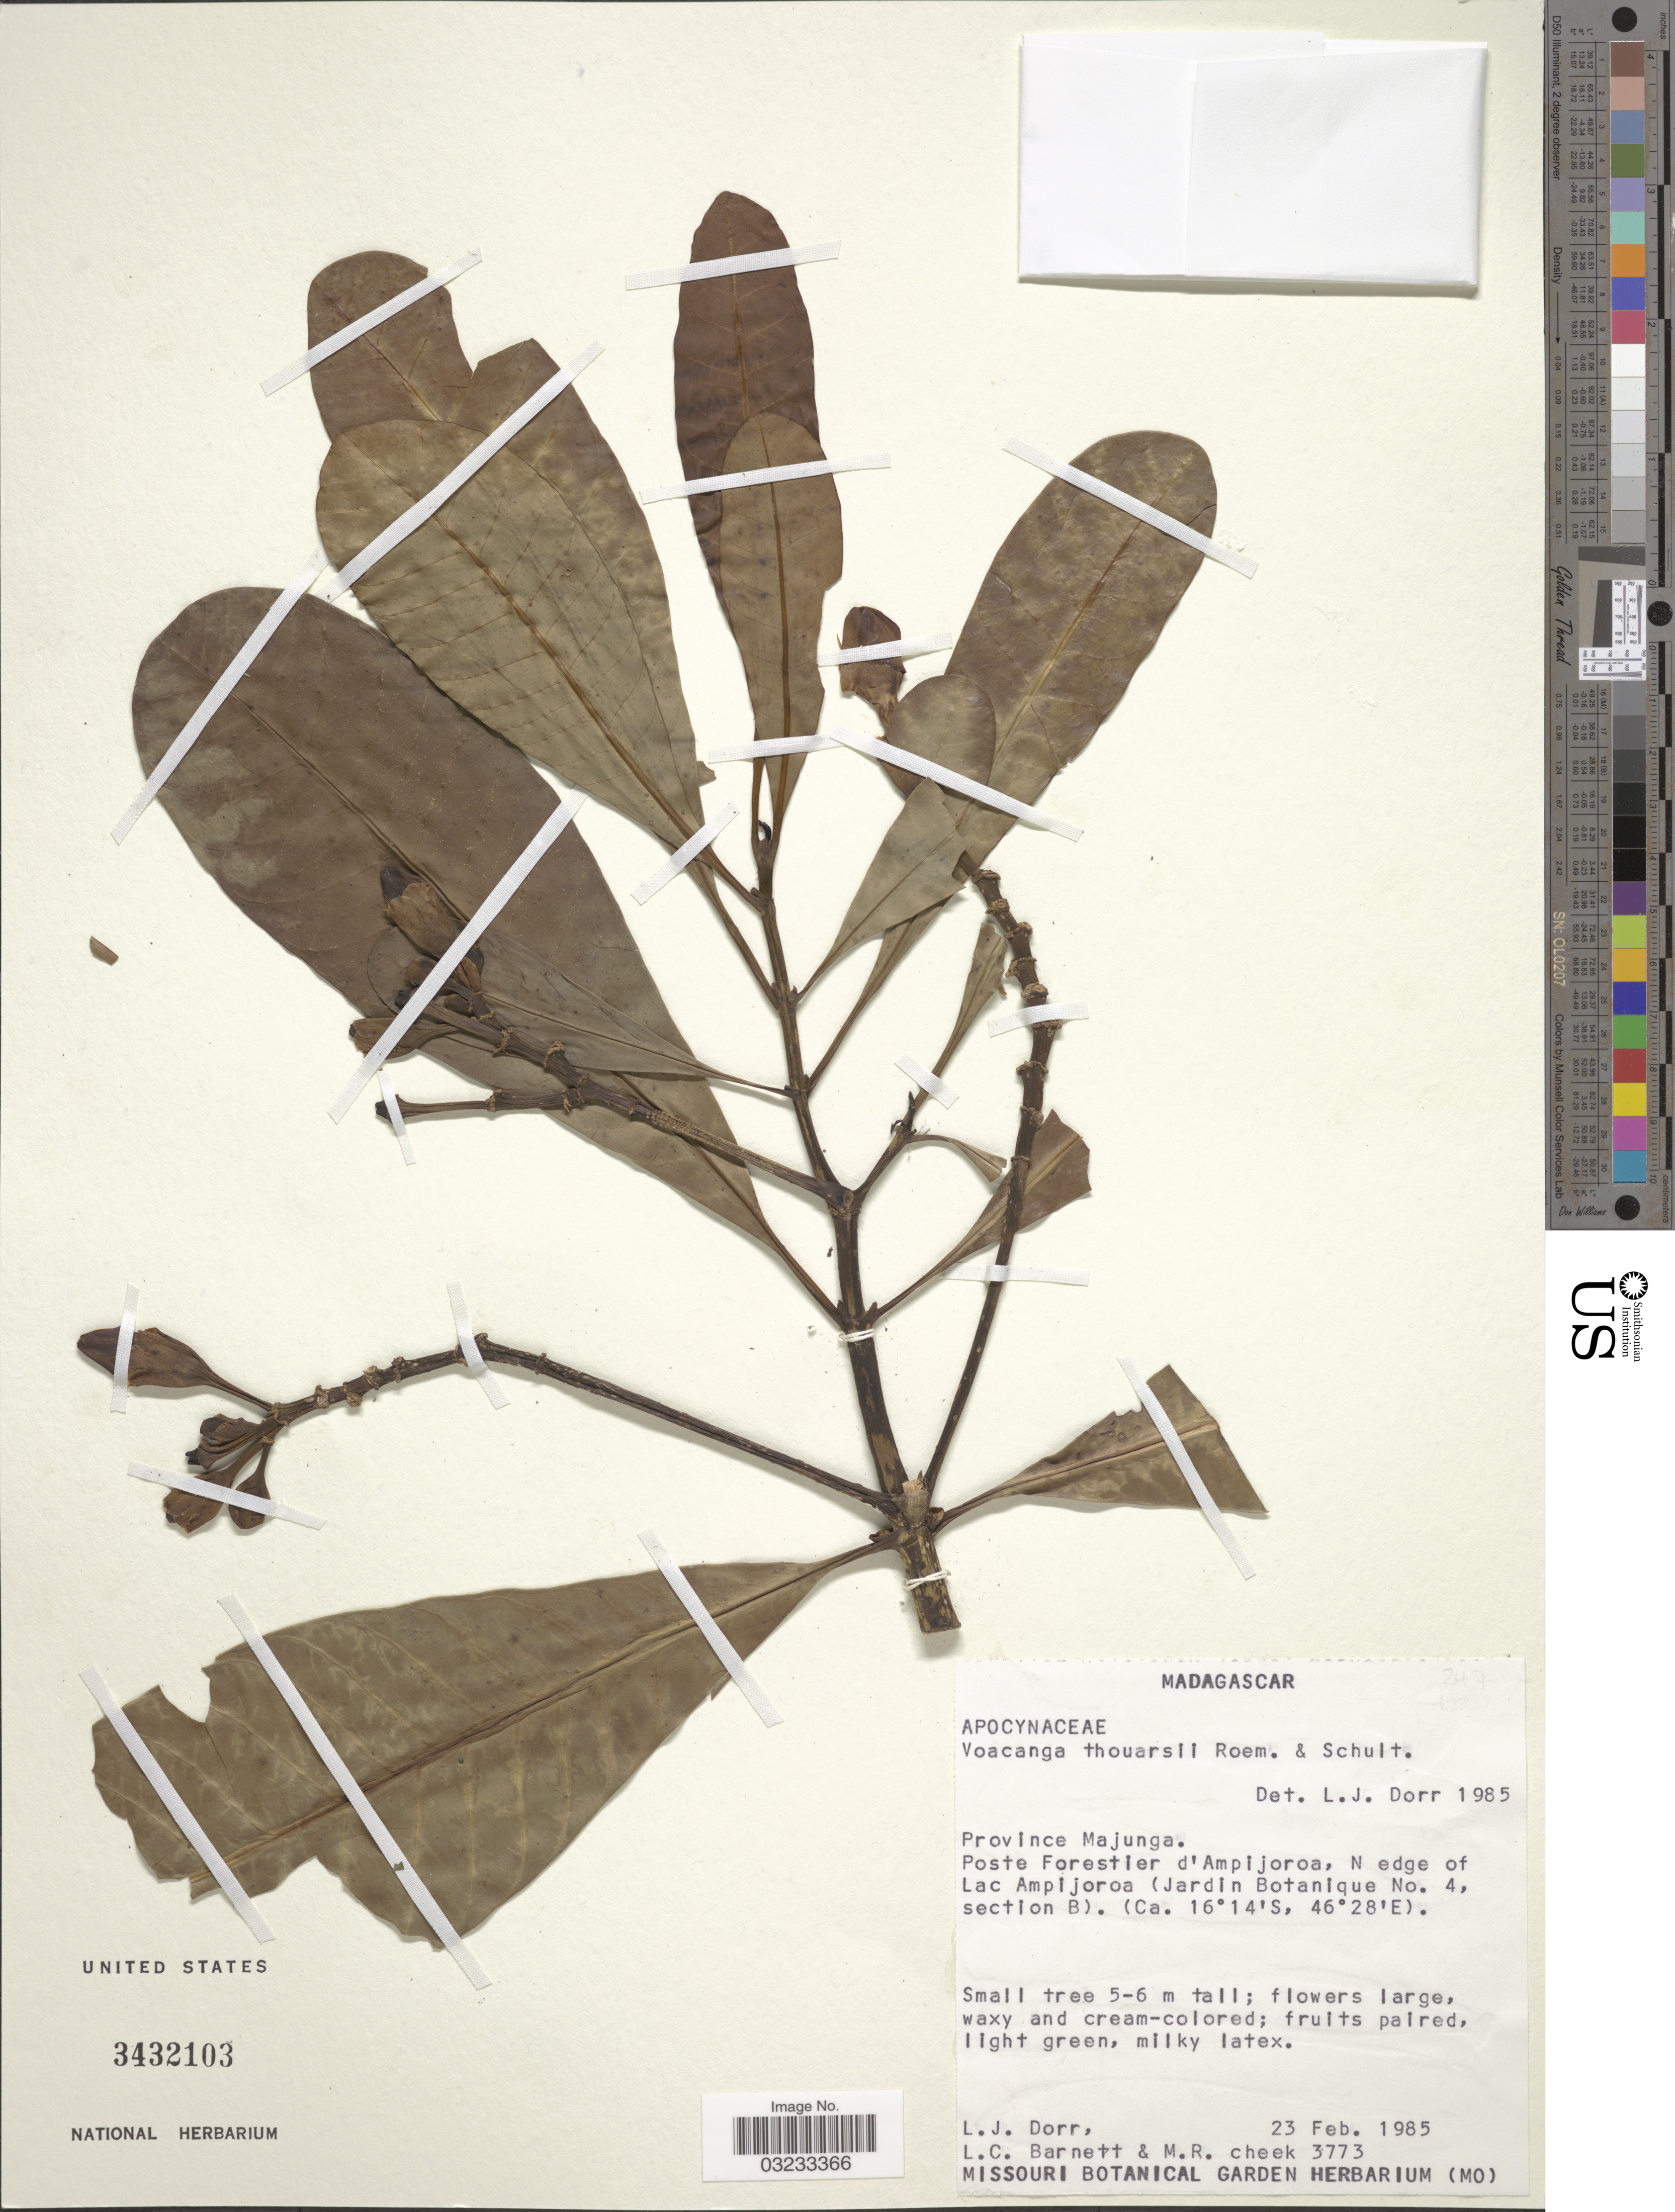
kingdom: Plantae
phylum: Tracheophyta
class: Magnoliopsida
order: Gentianales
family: Apocynaceae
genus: Voacanga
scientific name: Voacanga thouarsii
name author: Roem. & Schult.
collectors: L. J. Dorr, L. C. Barnett & M. Cheek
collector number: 3773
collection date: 1985-02-23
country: Madagascar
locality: Province Majunga. Poste Forestier d'Ampijora (Jardin Botanique No. 4, Section B).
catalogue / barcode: US 3432103